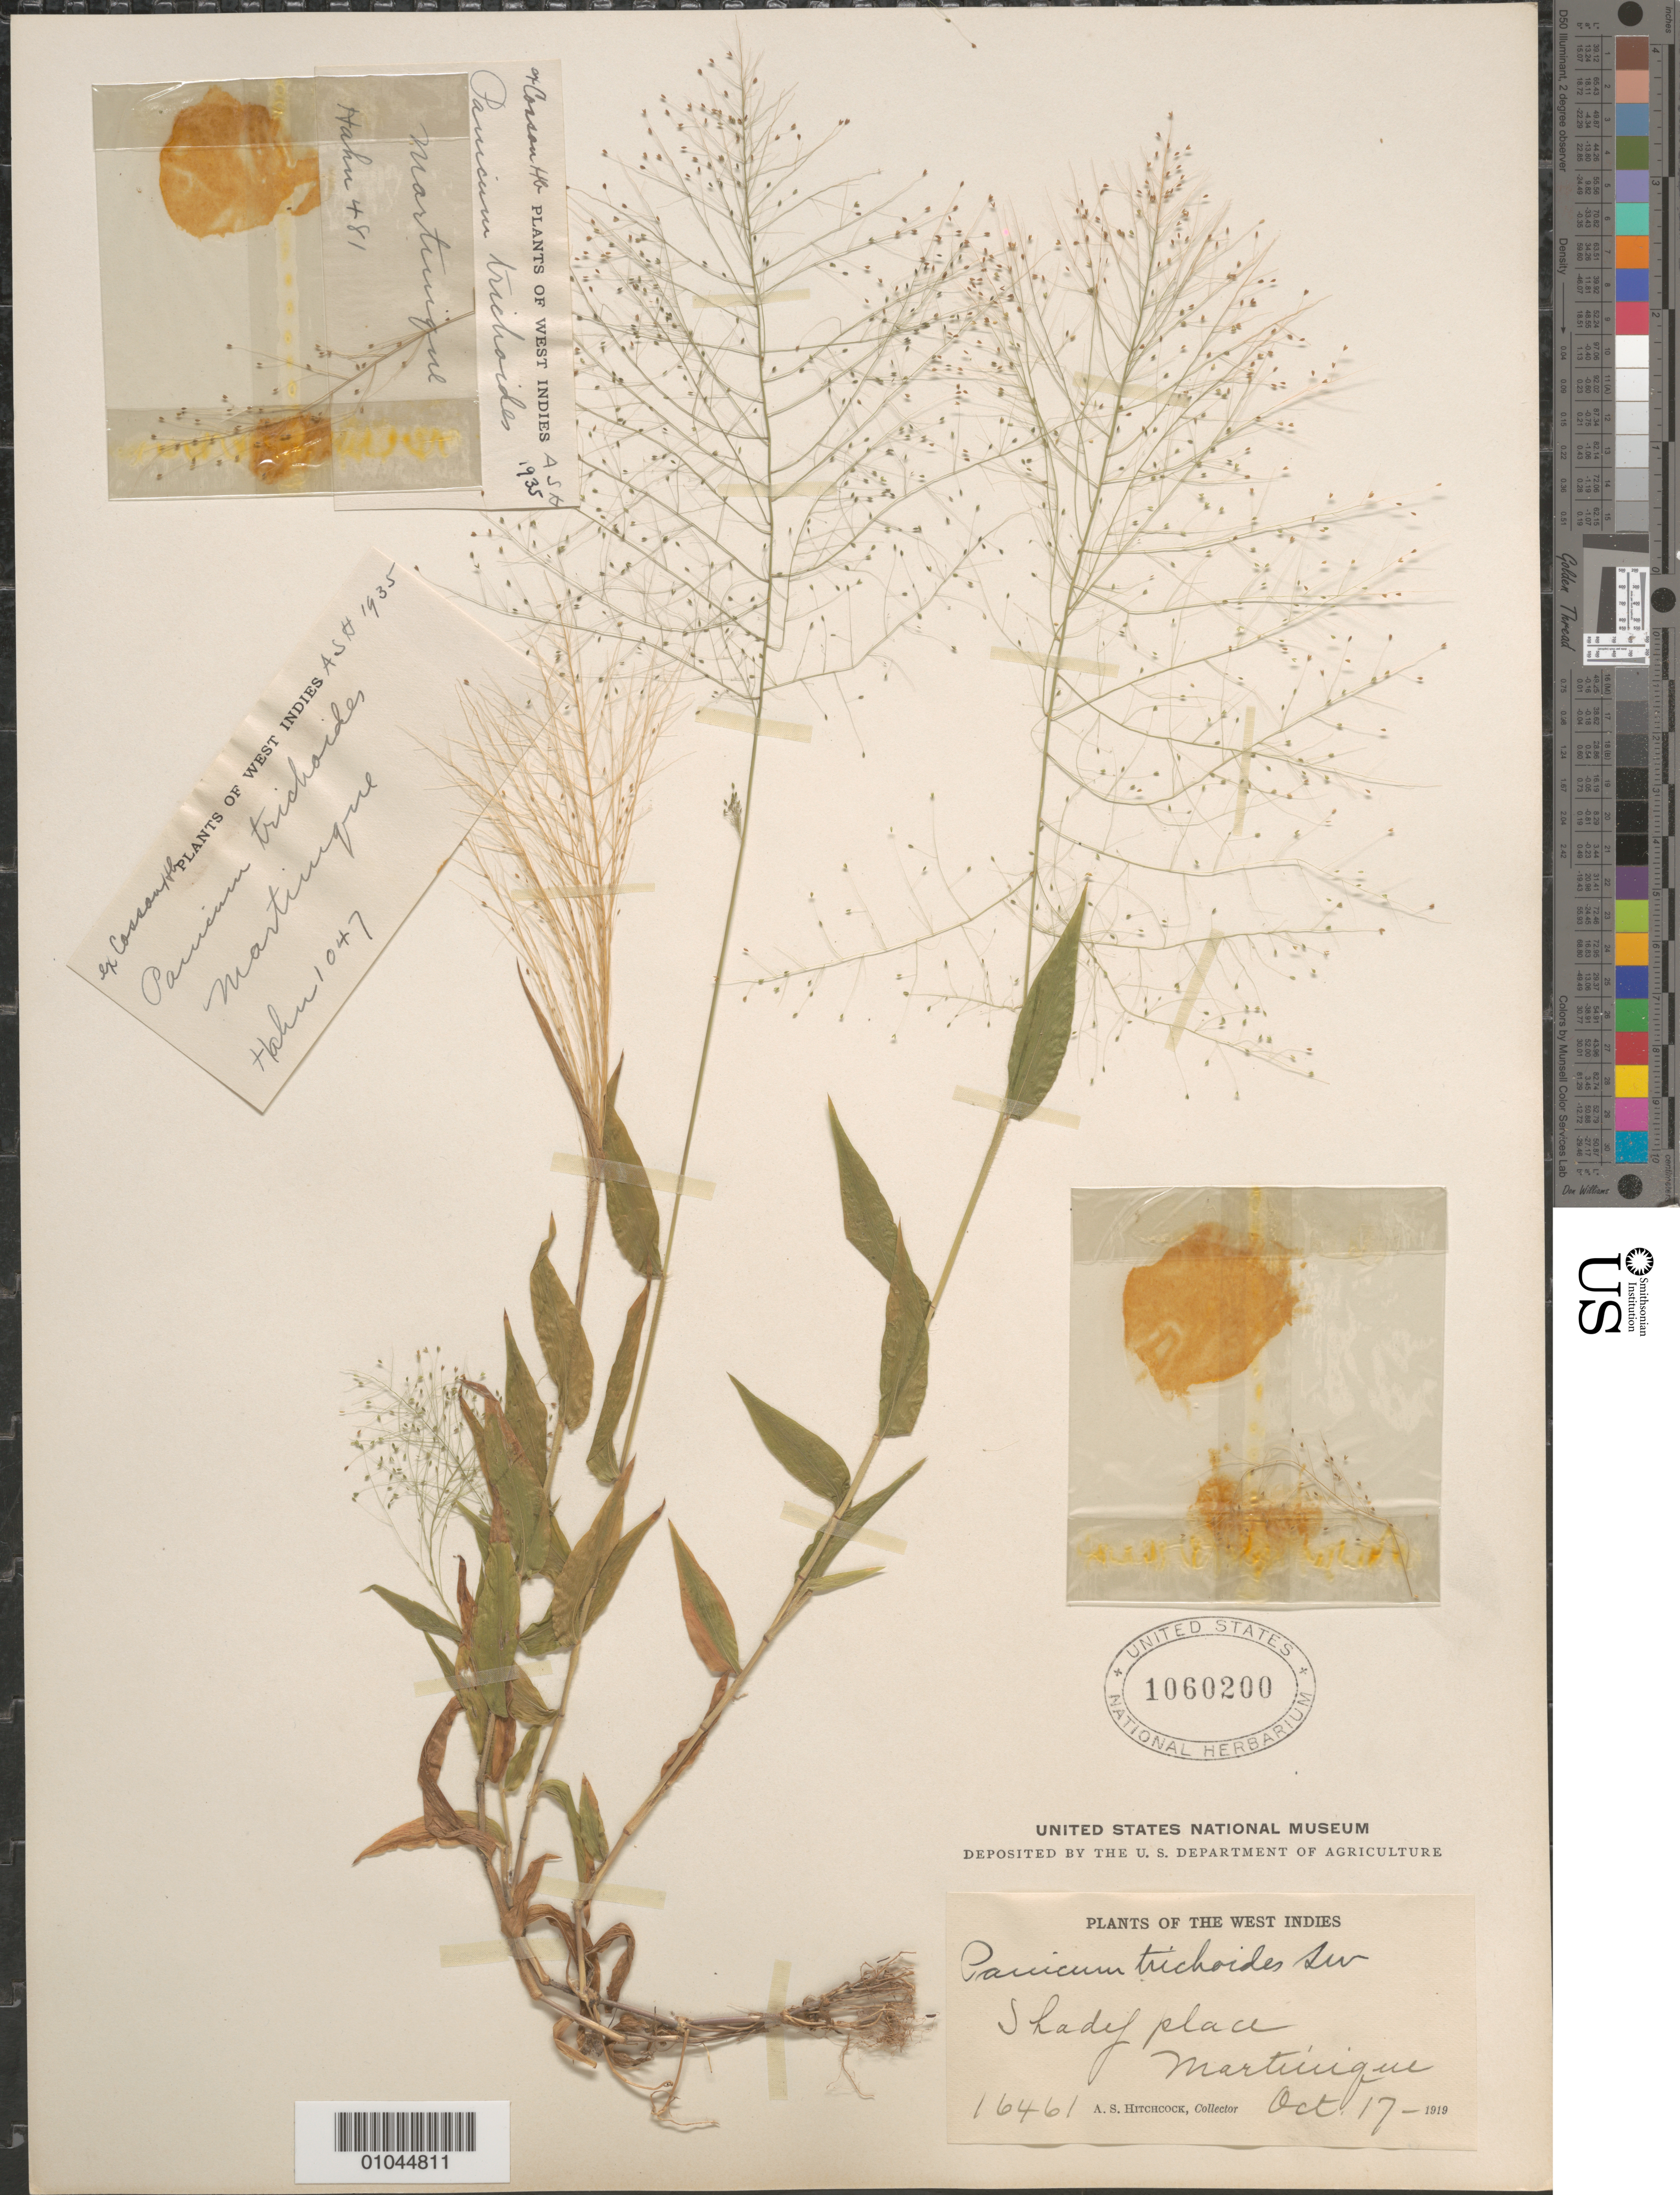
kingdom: Plantae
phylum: Tracheophyta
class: Liliopsida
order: Poales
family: Poaceae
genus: Panicum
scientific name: Panicum trichoides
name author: Sw.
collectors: A. S. Hitchcock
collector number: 16461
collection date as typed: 17 Oct 1919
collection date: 1919-10-17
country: Martinique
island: Martinique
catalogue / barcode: US 1060200